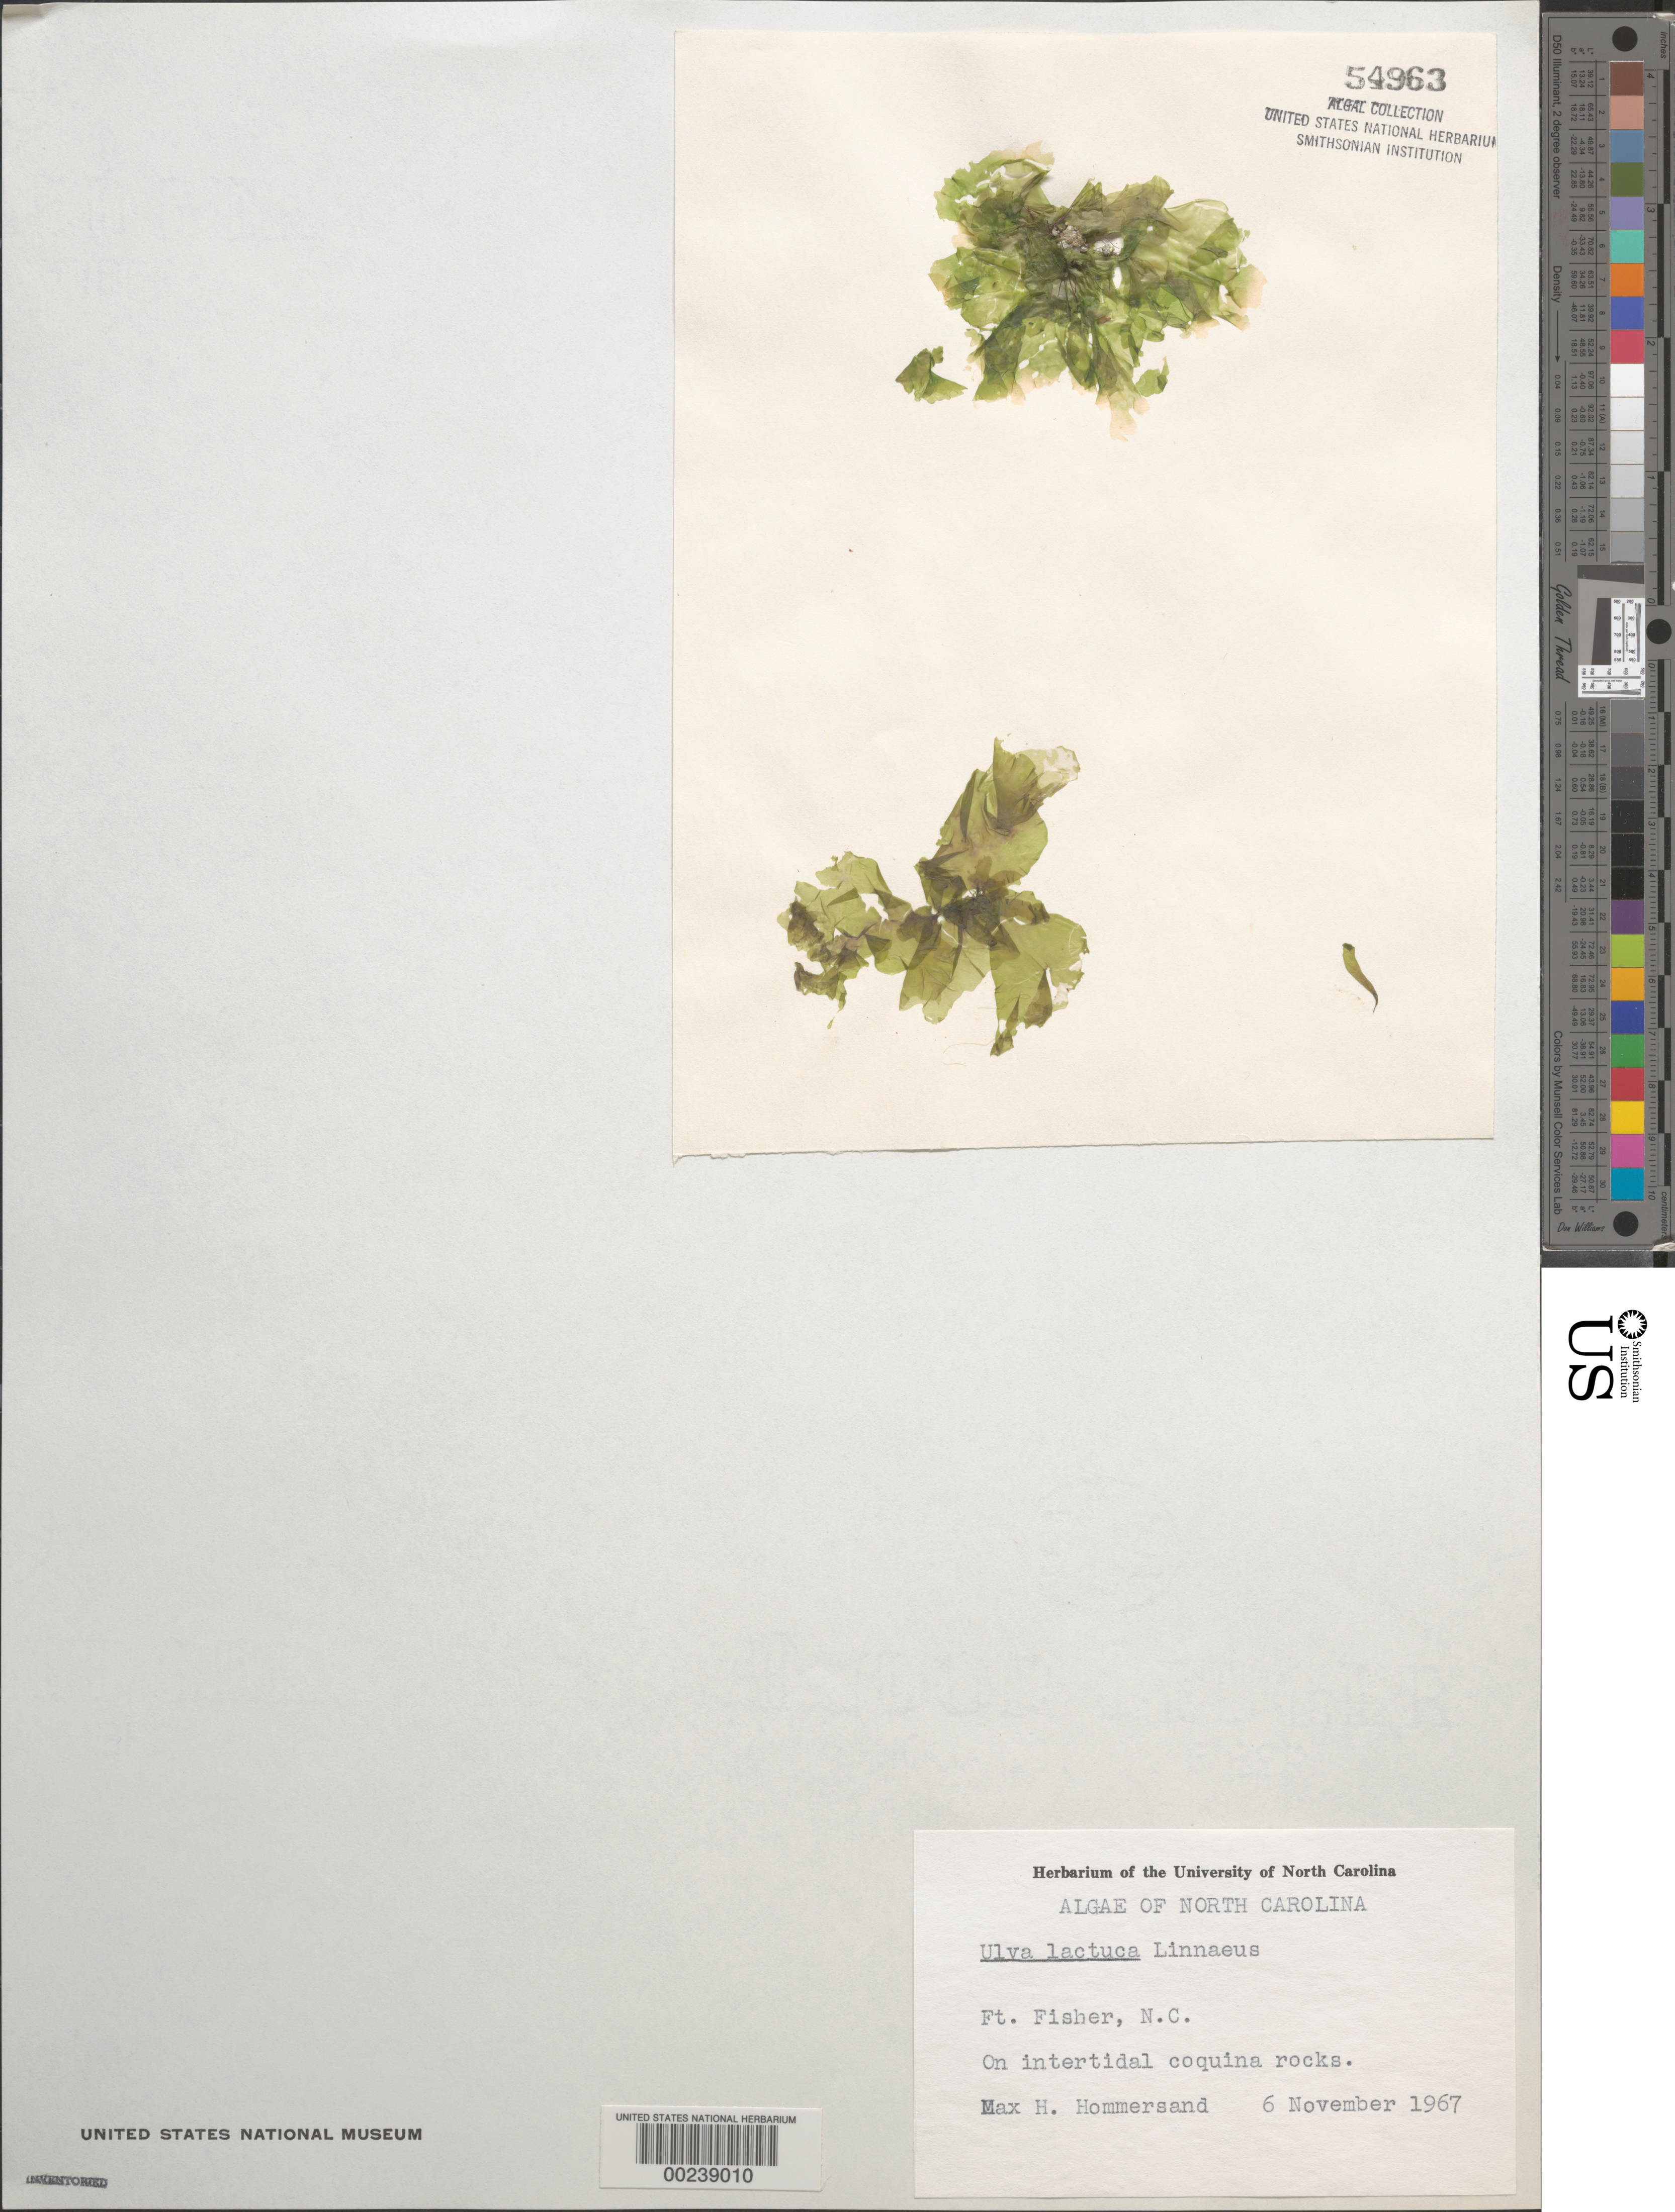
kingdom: Plantae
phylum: Chlorophyta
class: Ulvophyceae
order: Ulvales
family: Ulvaceae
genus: Ulva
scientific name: Ulva lactuca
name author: L.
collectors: M. H. Hommersand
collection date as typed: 06 Nov 1967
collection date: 1967-11-06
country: United States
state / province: North Carolina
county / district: New Hanover County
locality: Fort Fisher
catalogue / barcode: US 54963